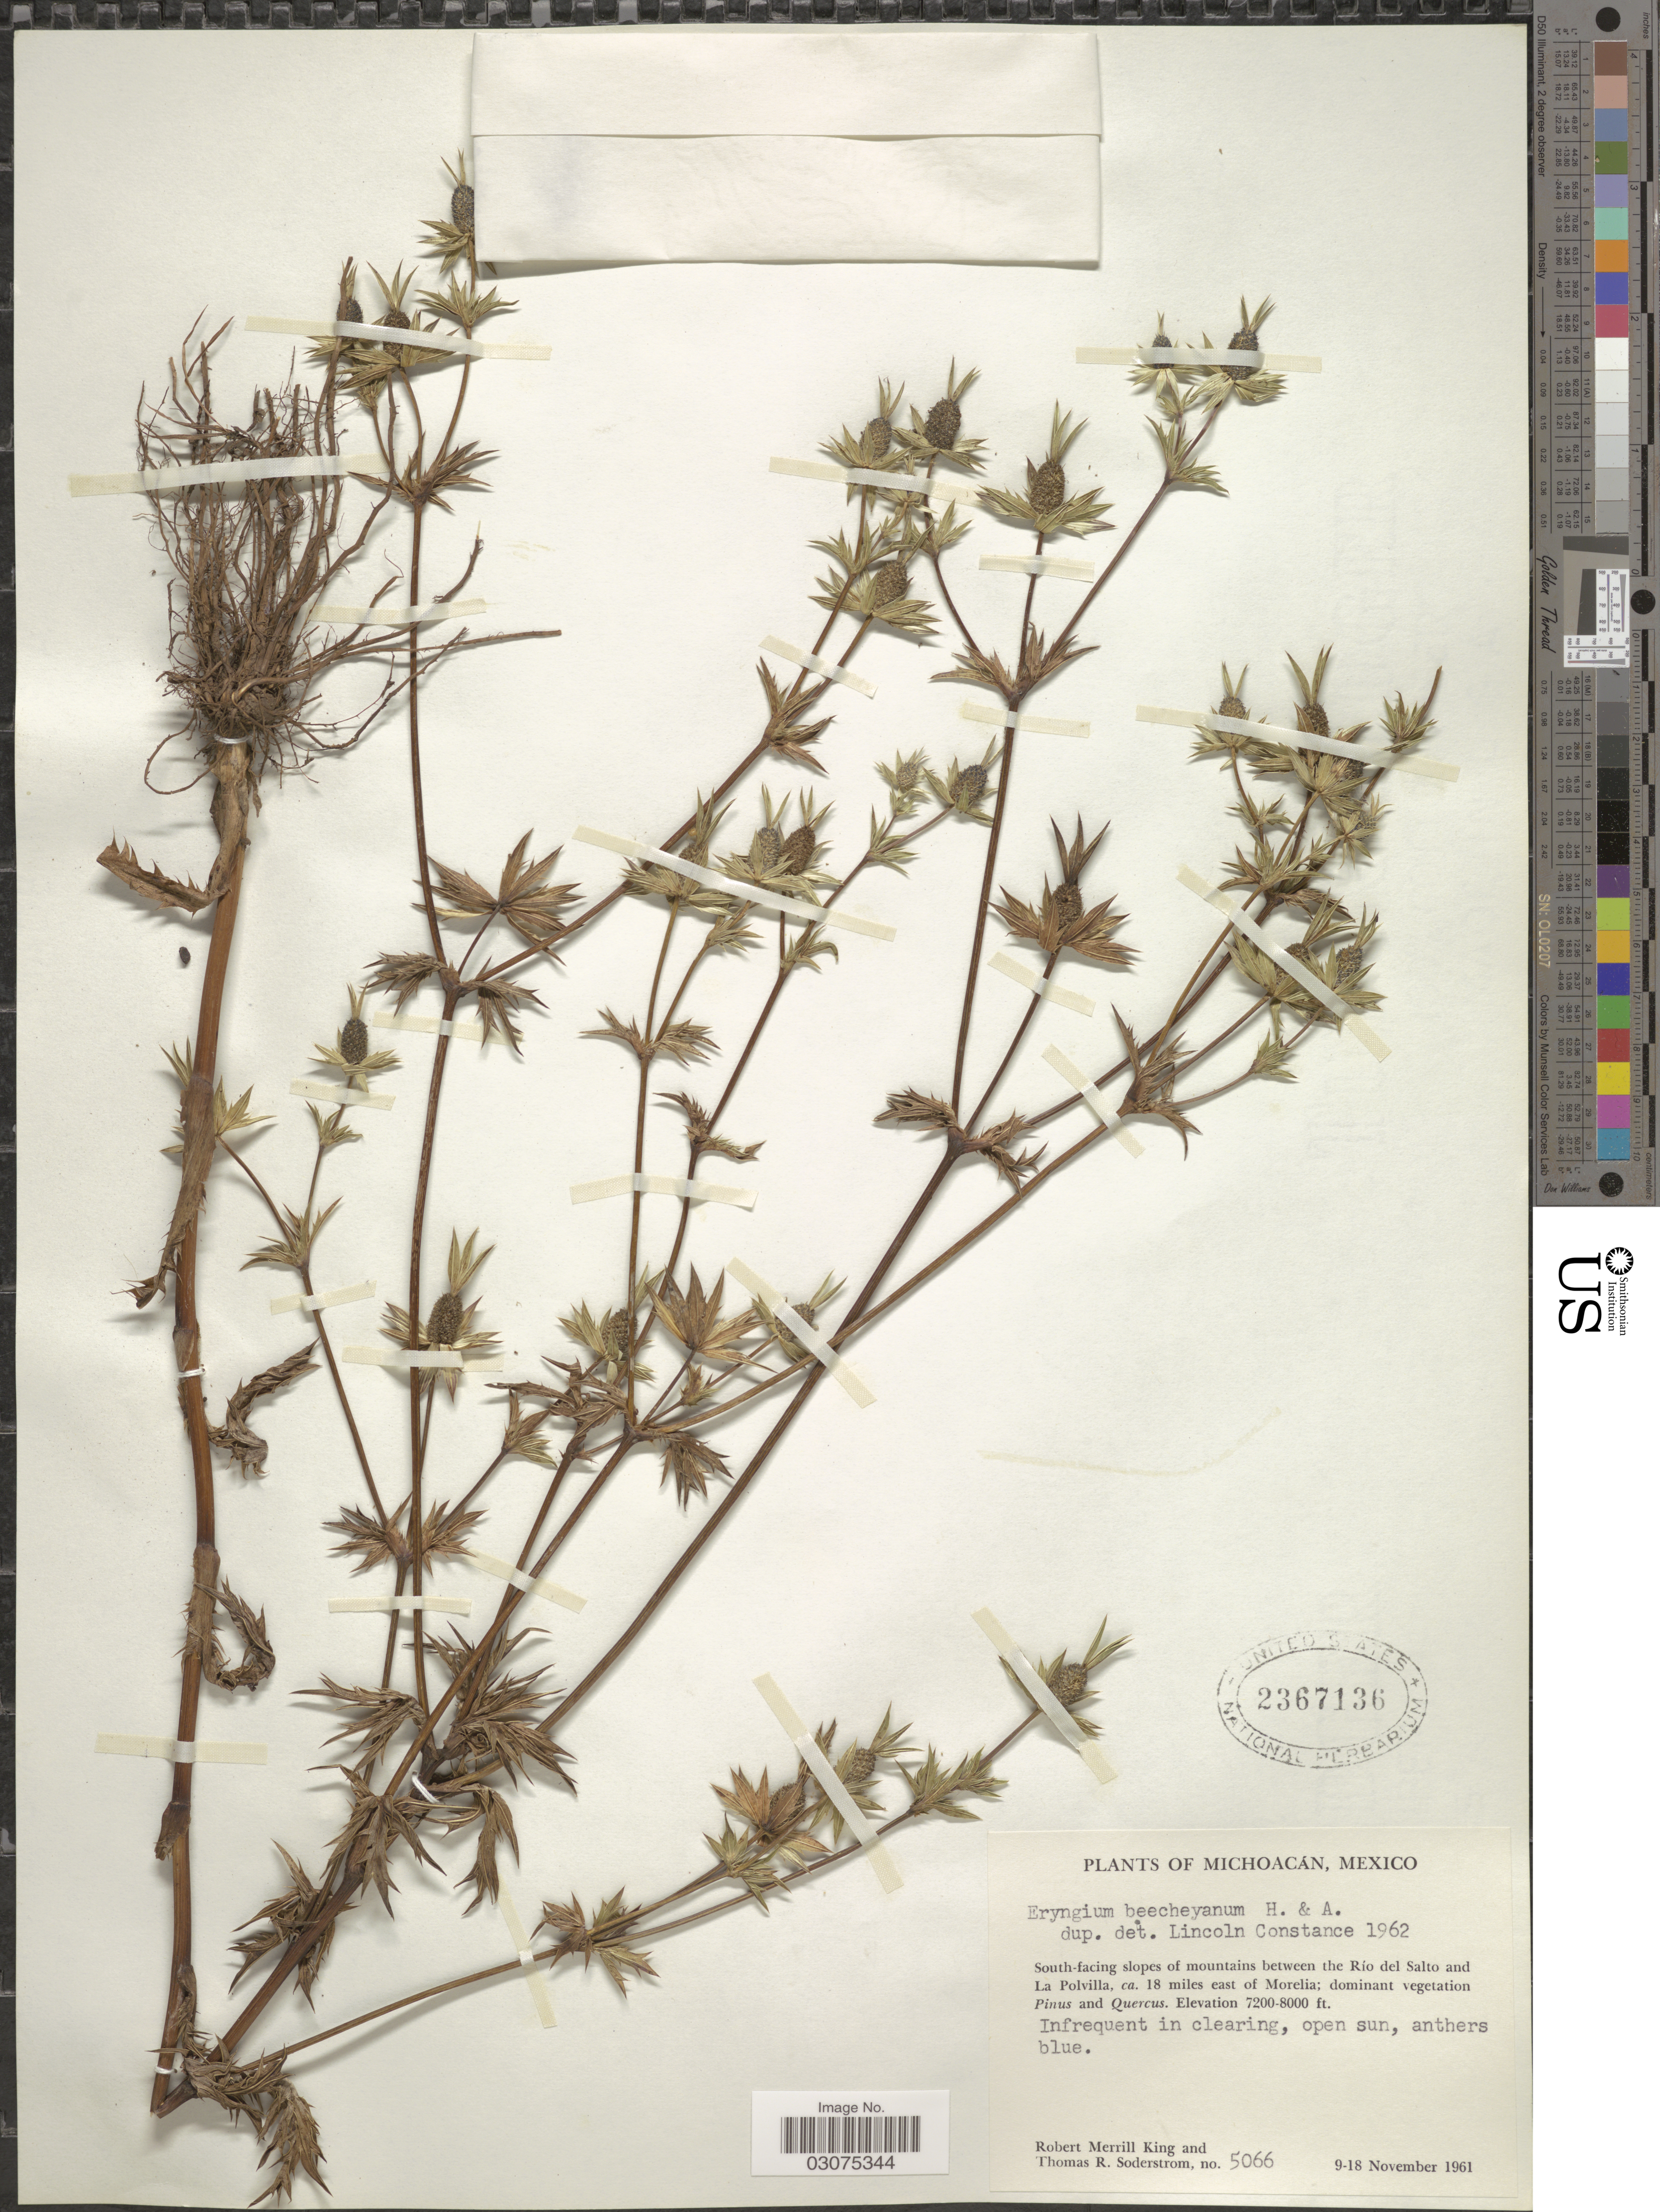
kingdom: Plantae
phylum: Tracheophyta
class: Magnoliopsida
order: Apiales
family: Apiaceae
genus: Eryngium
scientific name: Eryngium beecheyanum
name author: Hook. f. & Arn.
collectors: R. M. King & T. R. Soderstrom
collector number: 5066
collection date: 1961-11-09/1961-11-18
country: Mexico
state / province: Michoacán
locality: South-facing slopes of mountains between the Río del Salto and La Polvilla, ca. 18 miles east of Morelia.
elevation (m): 2195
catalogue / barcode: US 2367136